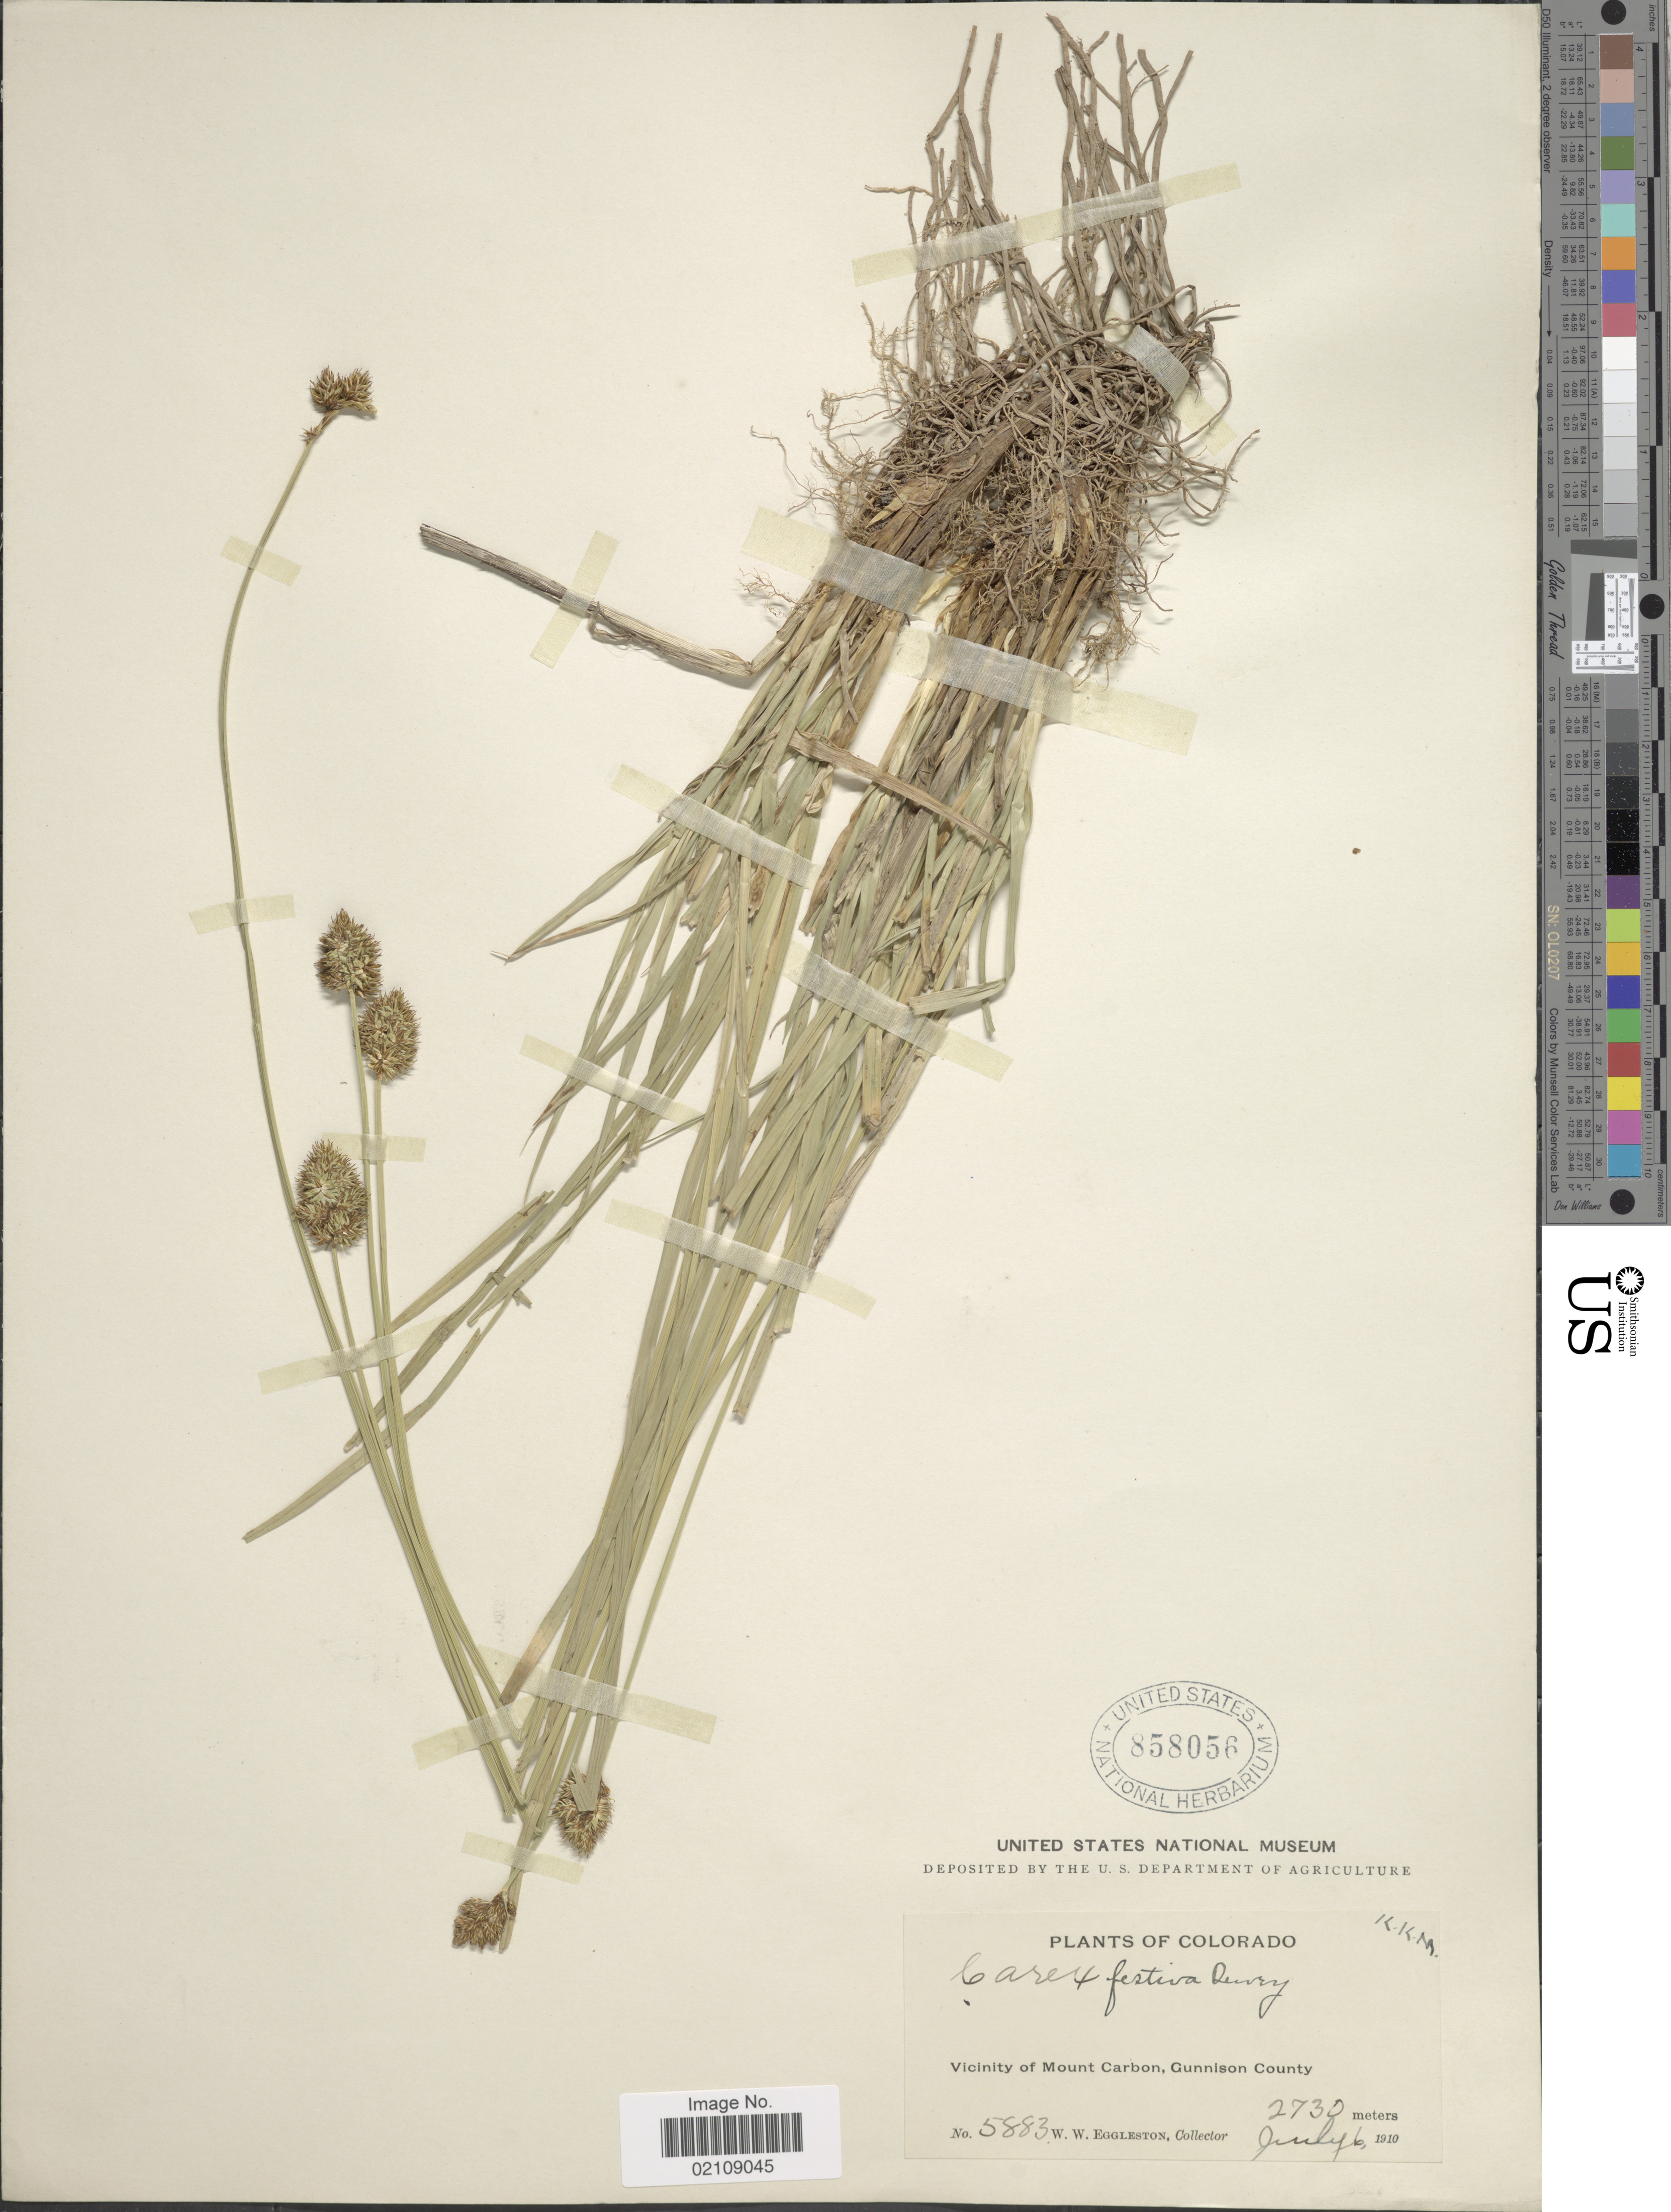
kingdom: Plantae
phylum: Tracheophyta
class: Liliopsida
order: Poales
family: Cyperaceae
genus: Carex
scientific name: Carex microptera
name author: Mack.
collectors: W. W. Eggleston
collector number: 5883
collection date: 1910-07-06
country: United States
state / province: Colorado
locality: Vicinity of Mount Carbon, Gunnison County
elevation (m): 2730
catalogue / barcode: US 858056